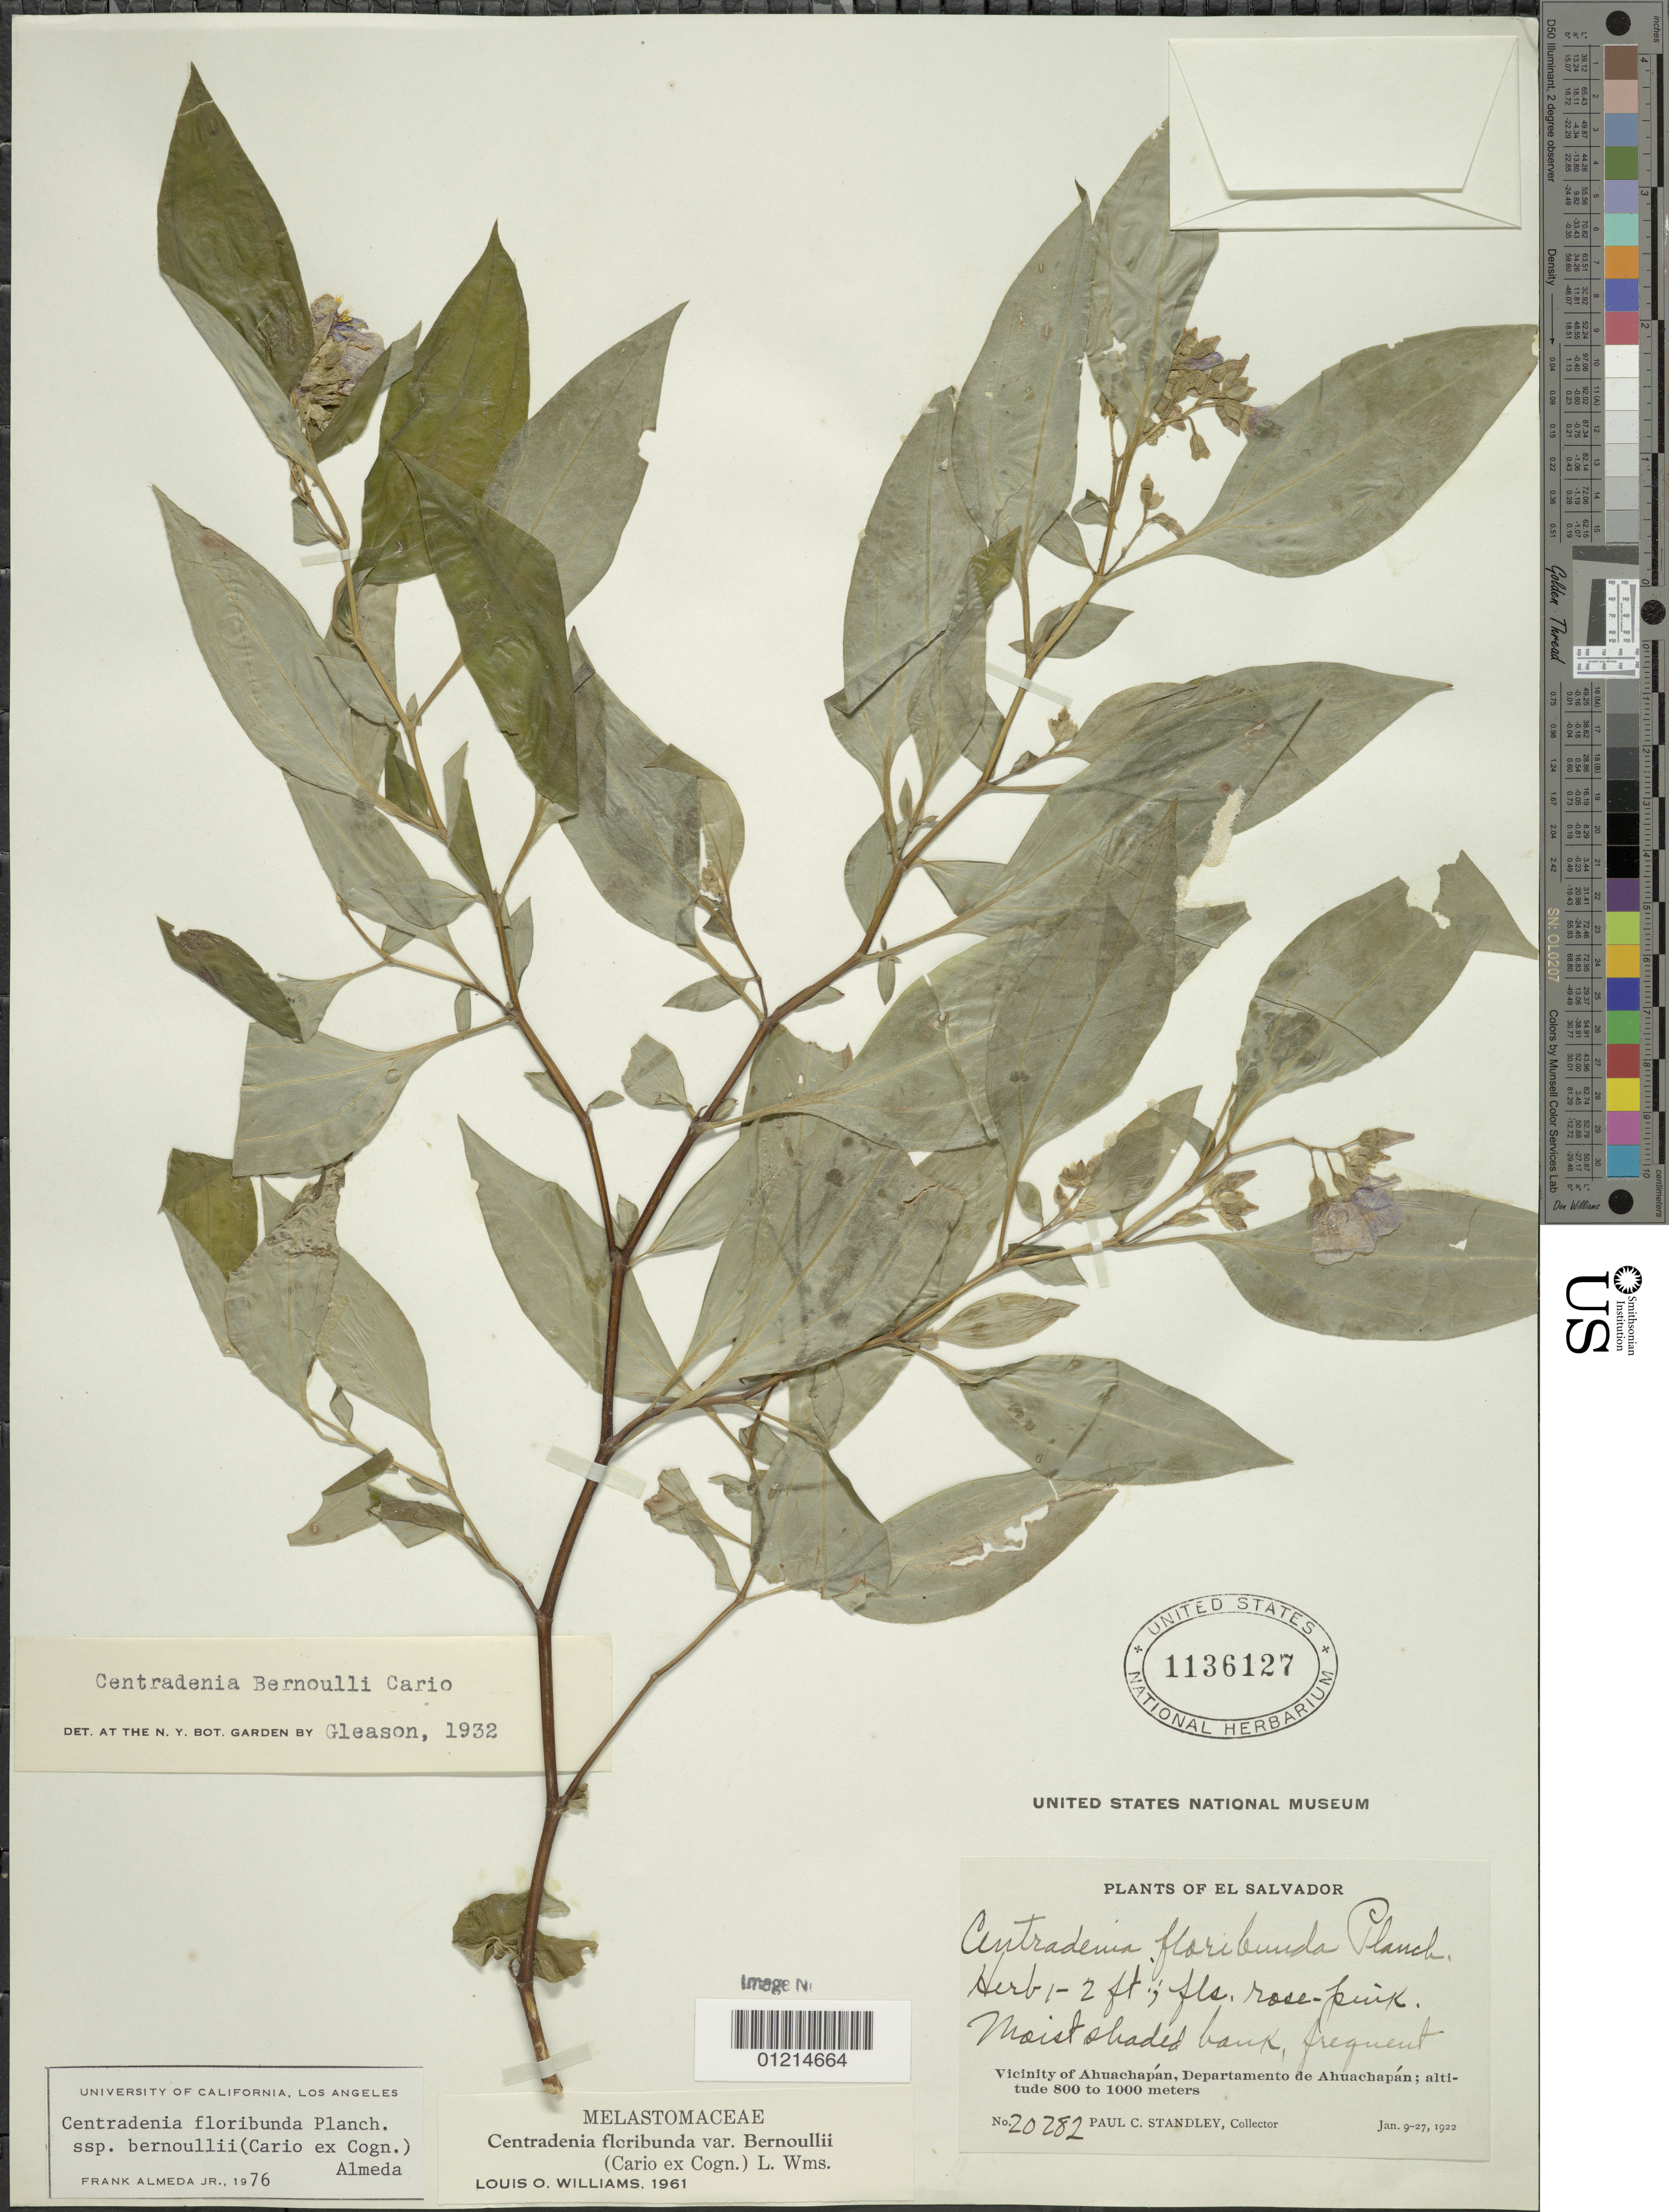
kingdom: Plantae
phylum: Tracheophyta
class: Magnoliopsida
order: Myrtales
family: Melastomataceae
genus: Centradenia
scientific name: Centradenia floribunda subsp. bernoulli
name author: (Cario ex Cogn.) Almeda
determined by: Almeda, F.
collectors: P. C. Standley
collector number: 20282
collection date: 1922-01-09/1922-01-27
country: El Salvador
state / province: Ahuachapán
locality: Vicinity of Ahuachapan.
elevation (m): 800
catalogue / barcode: US 1136127